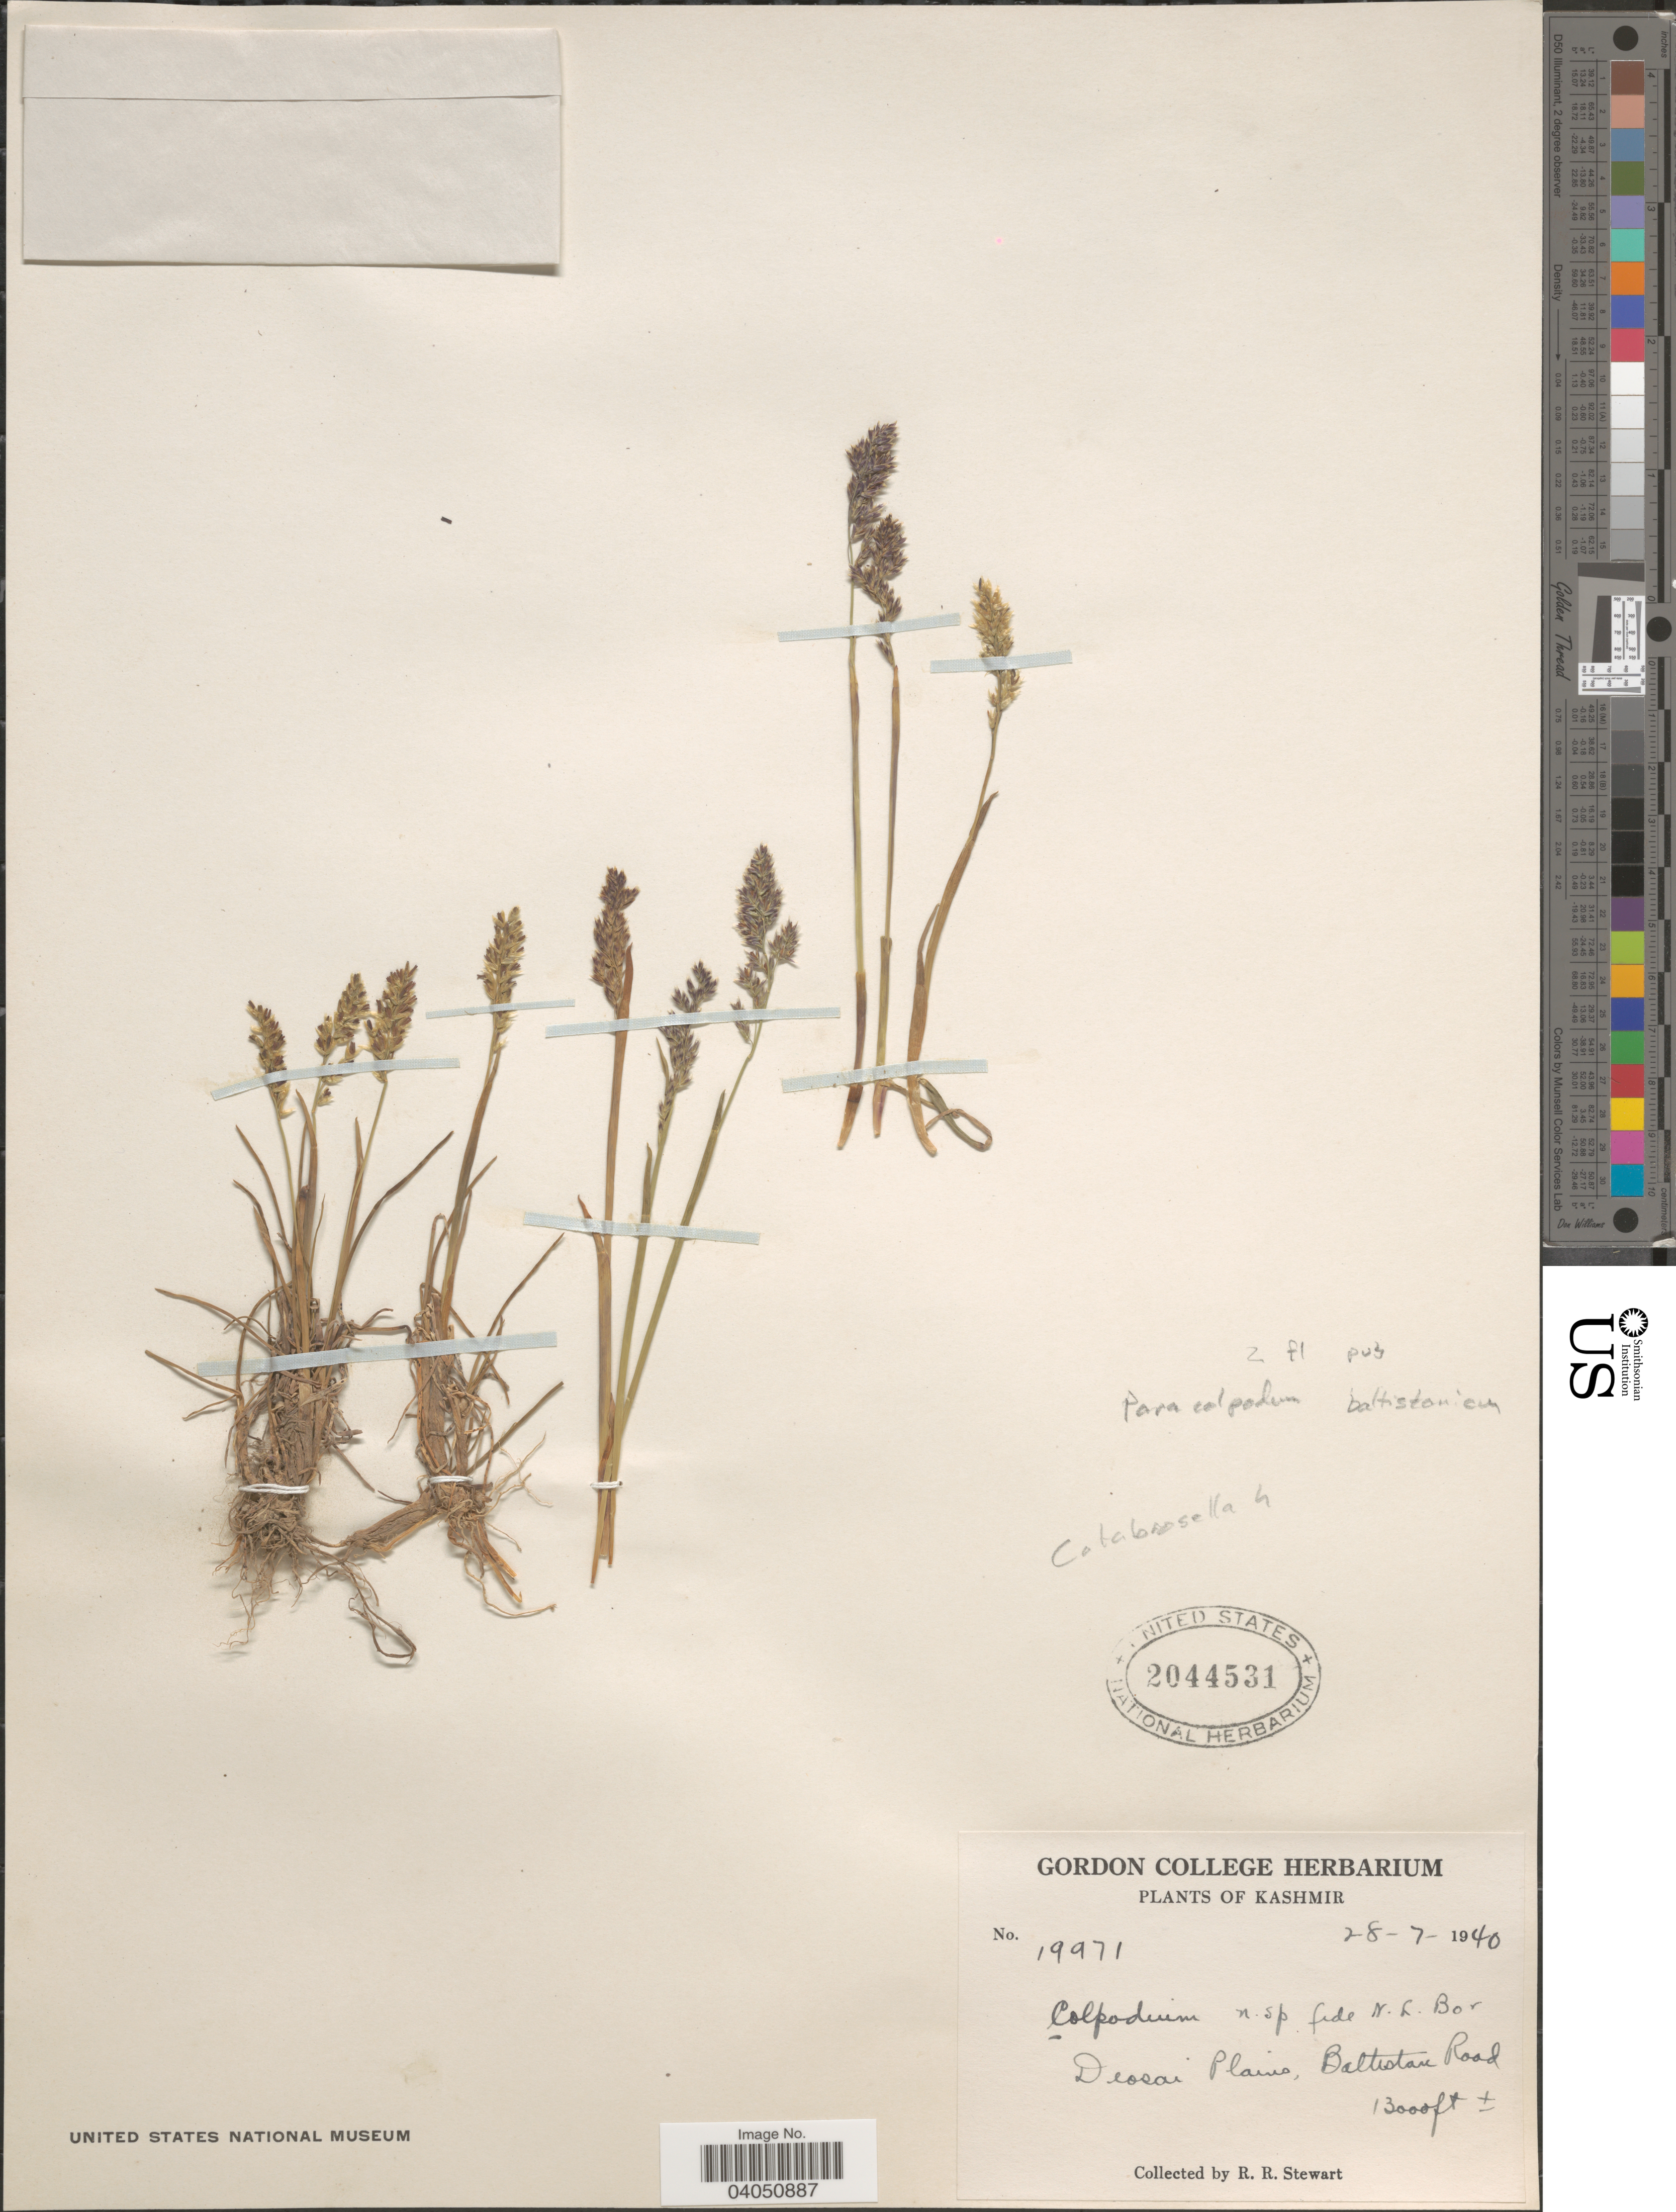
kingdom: Plantae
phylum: Tracheophyta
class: Liliopsida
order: Poales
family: Poaceae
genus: Paracolpodium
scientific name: Paracolpodium baltistanicum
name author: (Dickoré) Röser & Tkach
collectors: R. Stewart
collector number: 19971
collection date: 1940-07-28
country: India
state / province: Jammu and Kashmir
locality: Kashmir. Deosai Plains, Baltistan Road.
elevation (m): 3962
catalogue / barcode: US 2044531